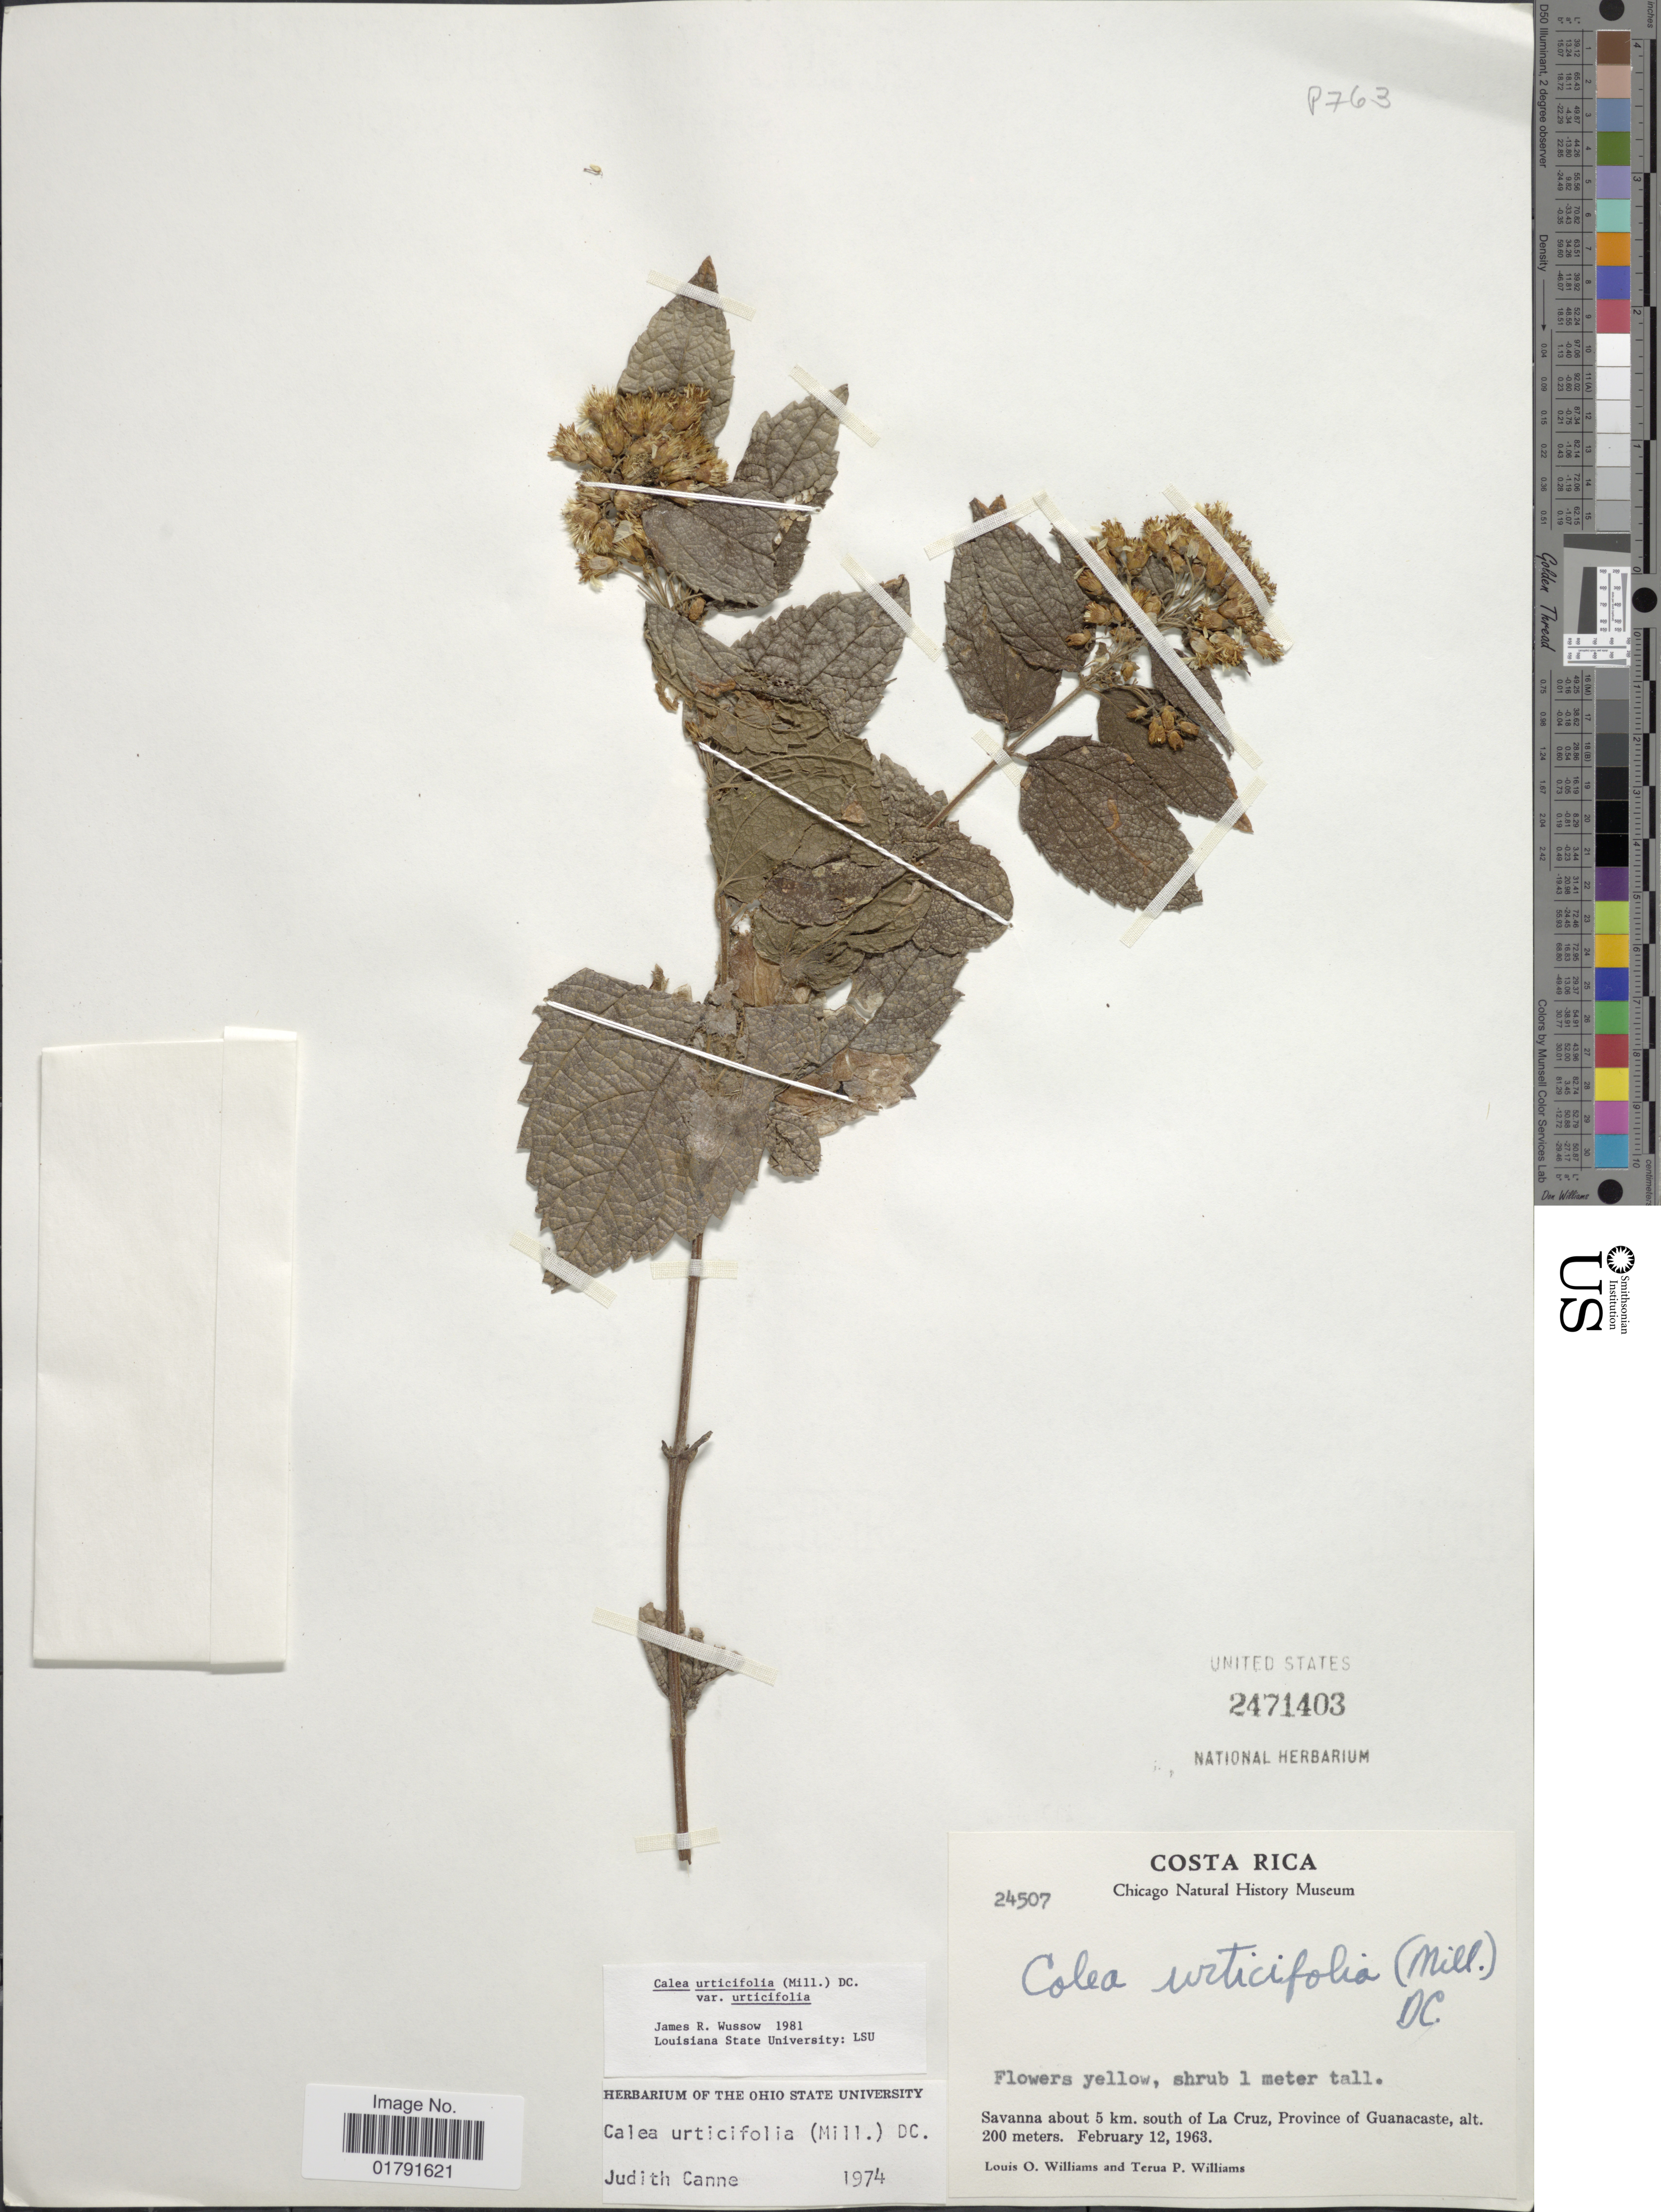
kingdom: Plantae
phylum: Tracheophyta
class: Magnoliopsida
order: Asterales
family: Asteraceae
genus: Calea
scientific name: Calea urticifolia var. urticifolia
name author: (Mill.) DC.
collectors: L. O. Williams & T. P. Williams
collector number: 24507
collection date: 1963-02-12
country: Costa Rica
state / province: Guanacaste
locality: Savanna about 5 km. south of La Cruz.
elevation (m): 200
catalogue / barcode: US 2471403